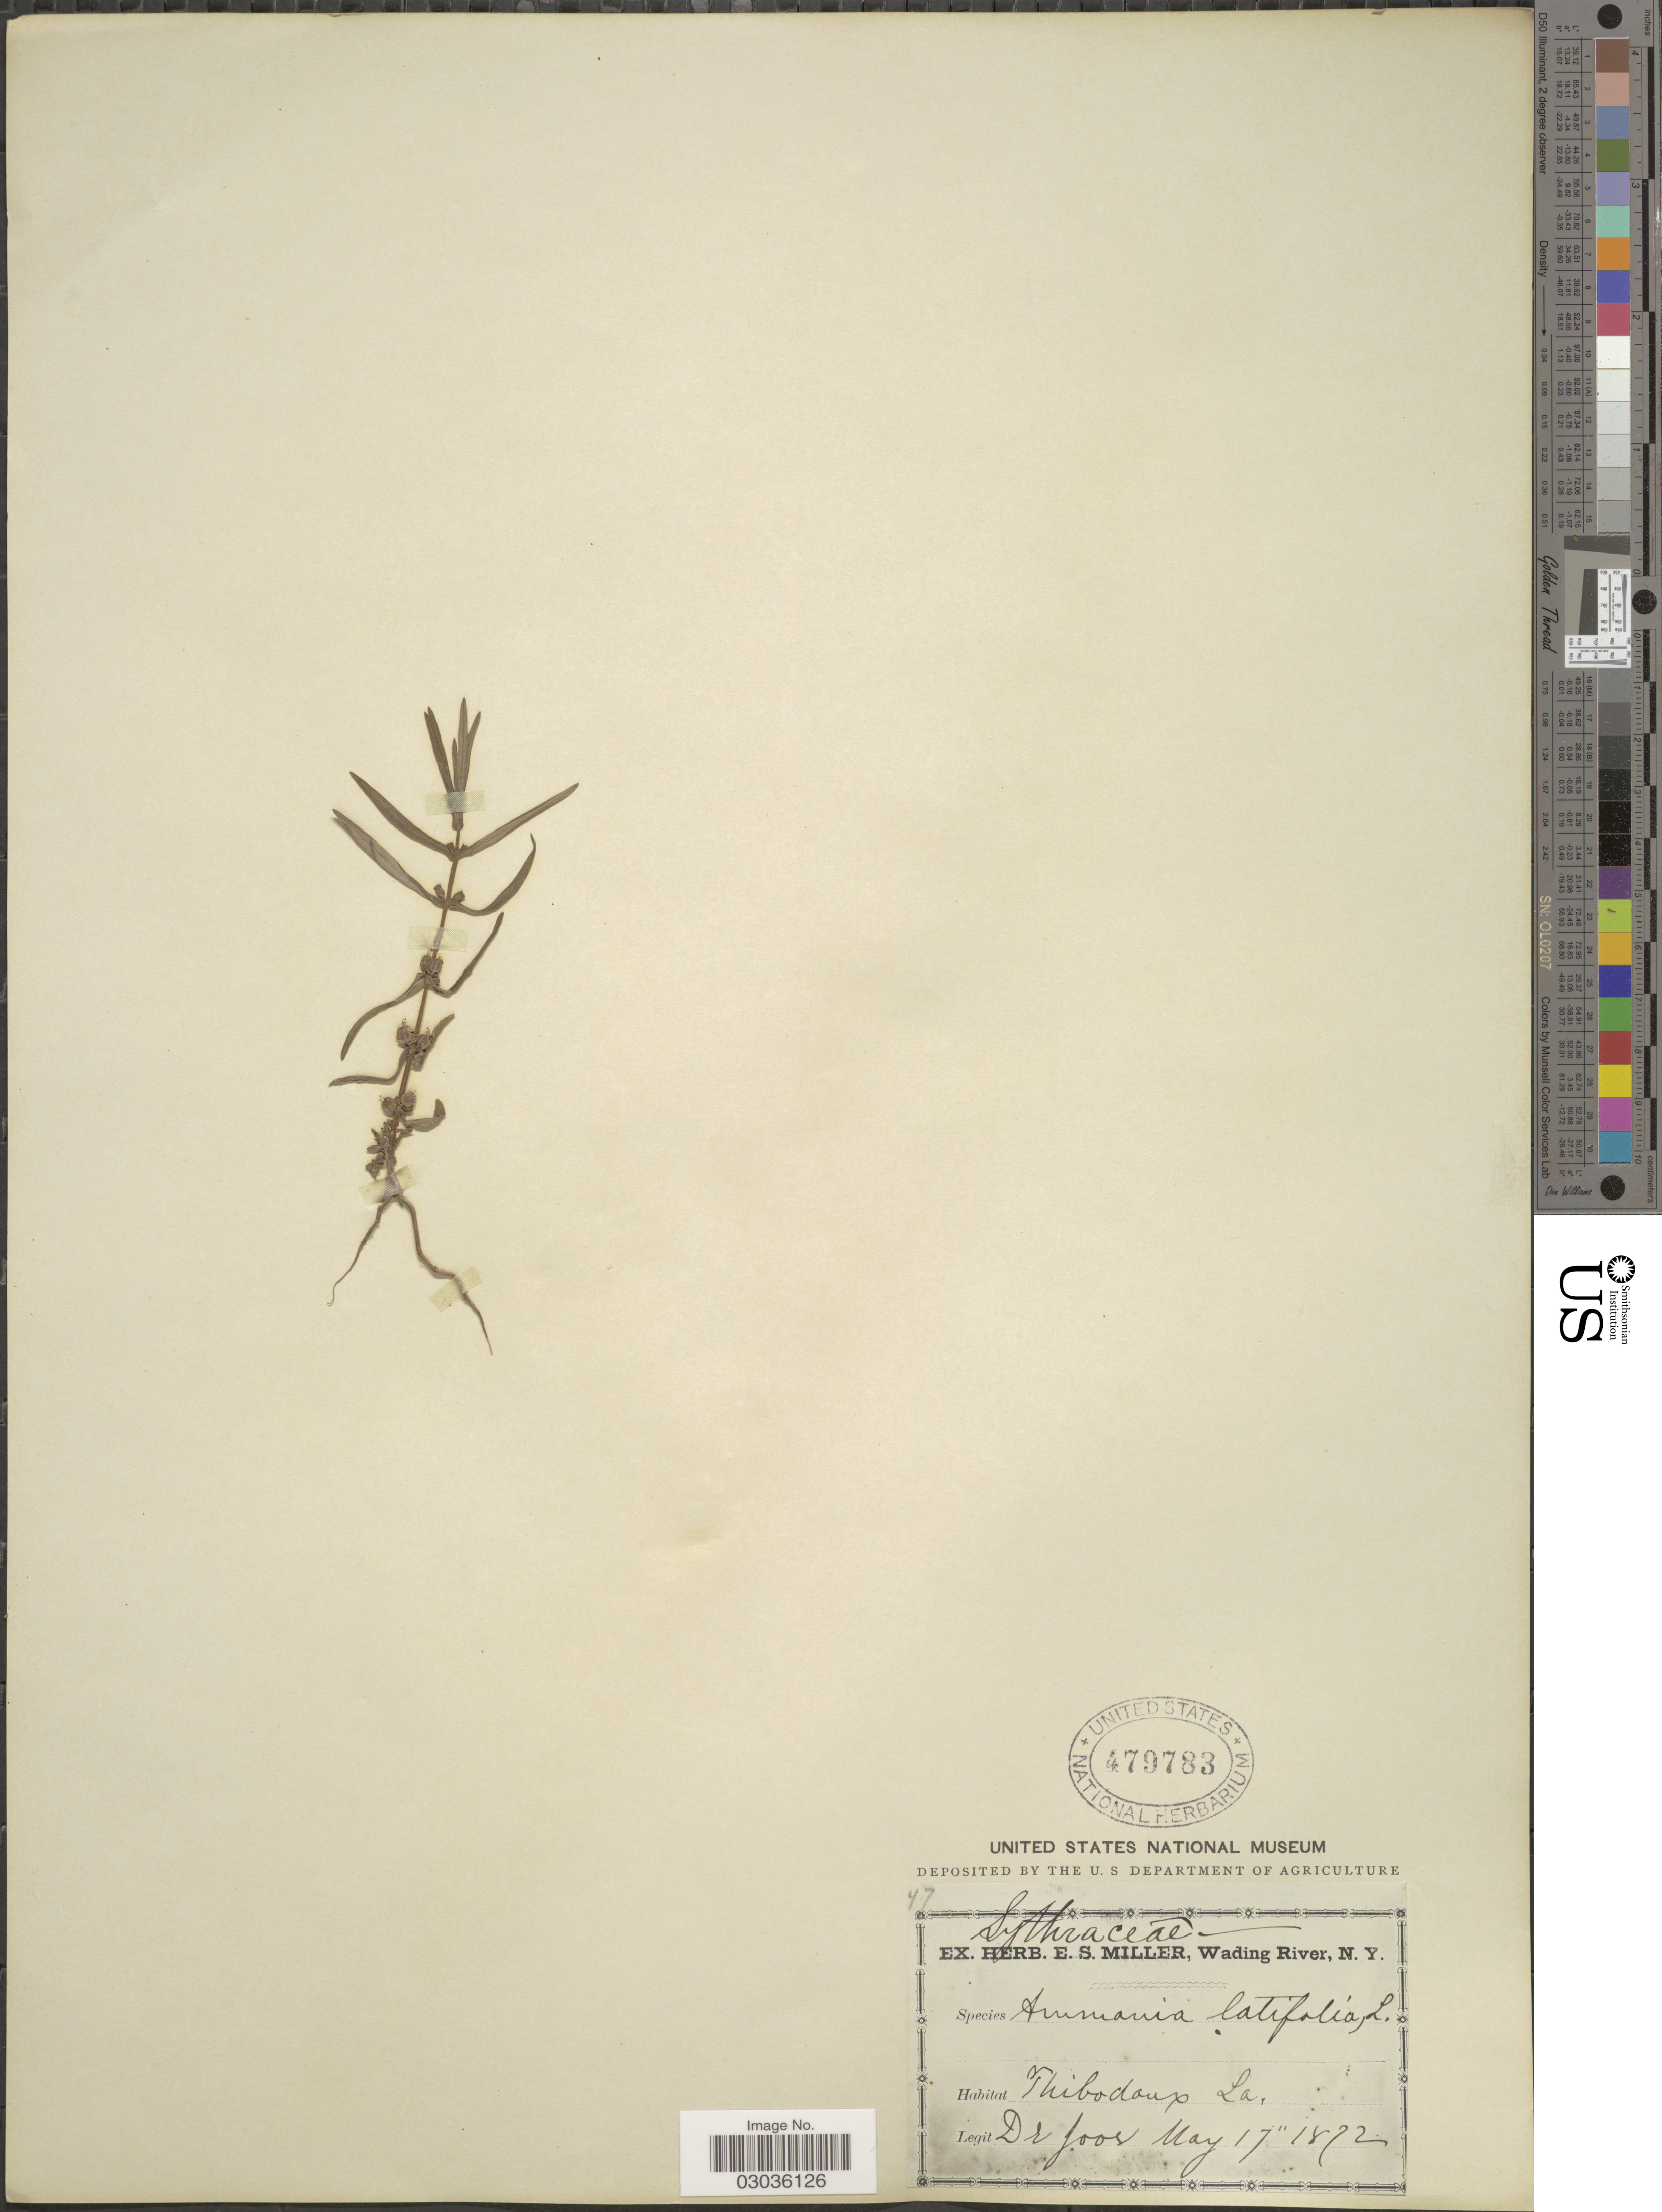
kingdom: Plantae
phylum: Tracheophyta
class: Magnoliopsida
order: Myrtales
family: Lythraceae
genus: Ammannia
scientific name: Ammannia coccinea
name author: Rottb.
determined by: Strong, Mark T., (BOT), Smithsonian Institution - National Museum of Natural History (UNITED STATES)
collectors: -. Joor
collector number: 47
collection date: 1872-05-17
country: United States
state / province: Louisiana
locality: Thibodaux.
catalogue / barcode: US 479783